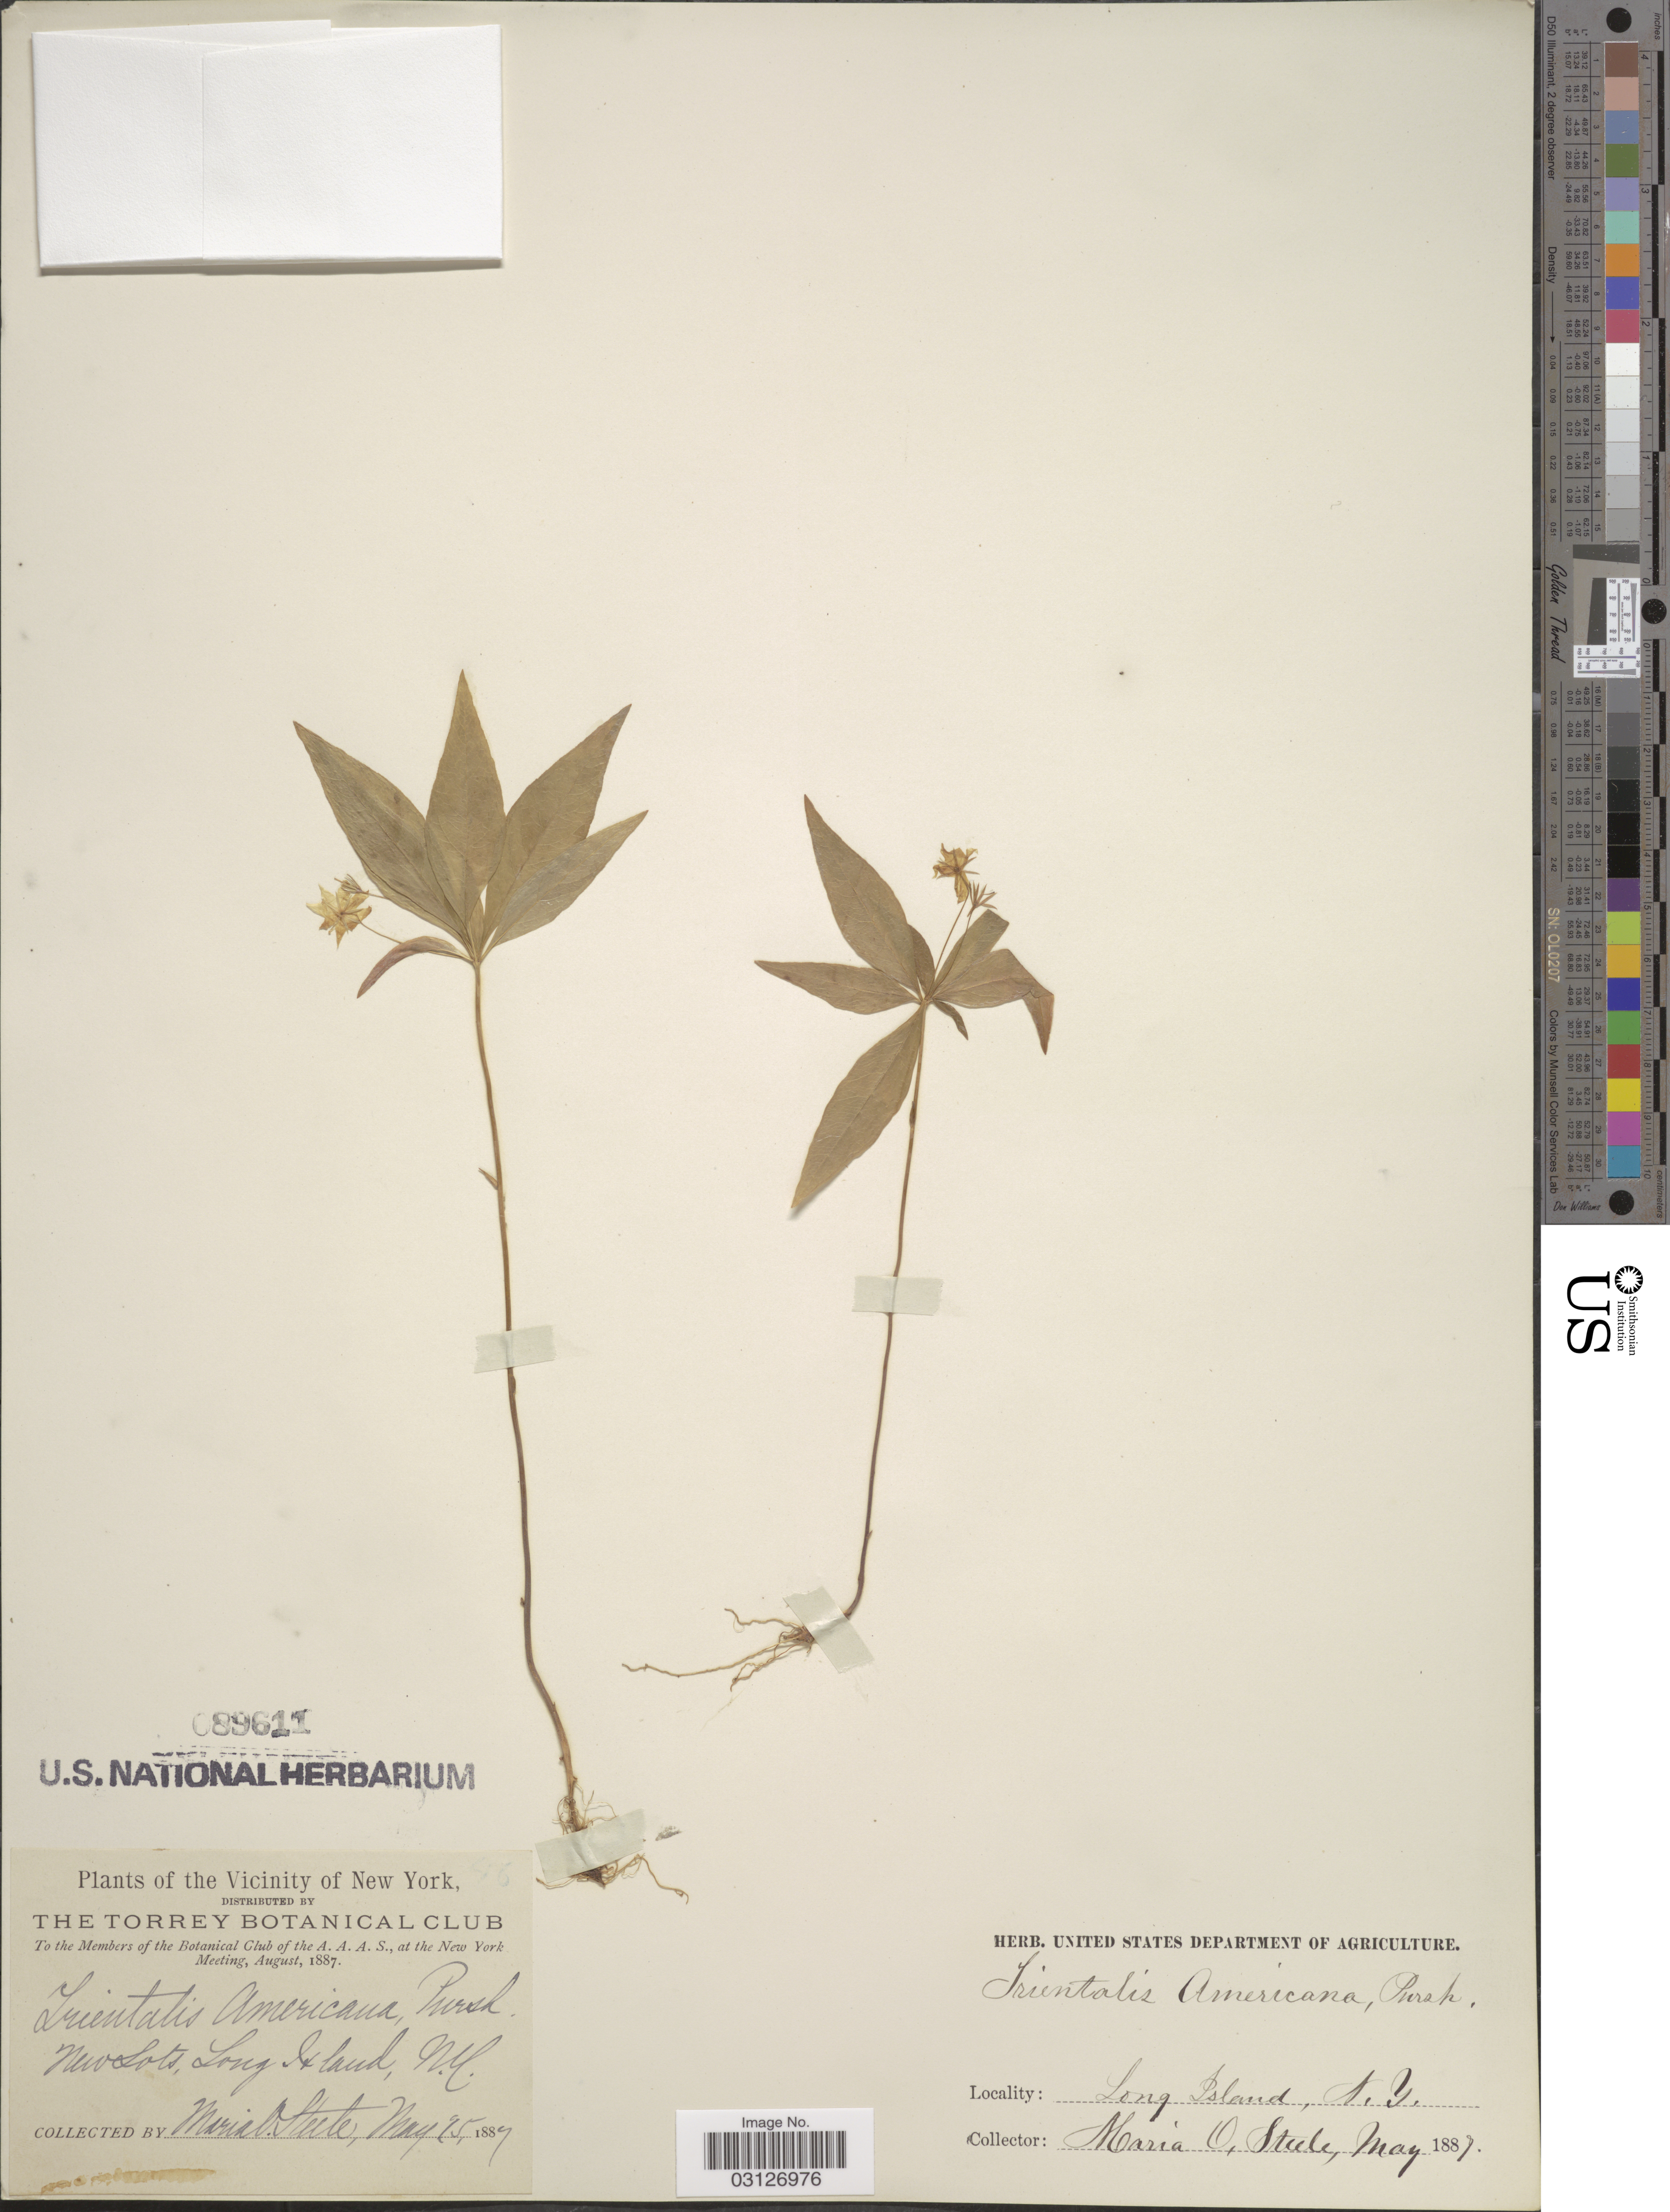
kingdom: Plantae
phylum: Tracheophyta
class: Magnoliopsida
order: Ericales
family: Primulaceae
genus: Trientalis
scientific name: Trientalis americana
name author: Pursh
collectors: M. O. Steele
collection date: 1887-05-25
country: United States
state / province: New York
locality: Vicinity of New York. New Lots, Long Islands, N.Y.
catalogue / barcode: US 89611